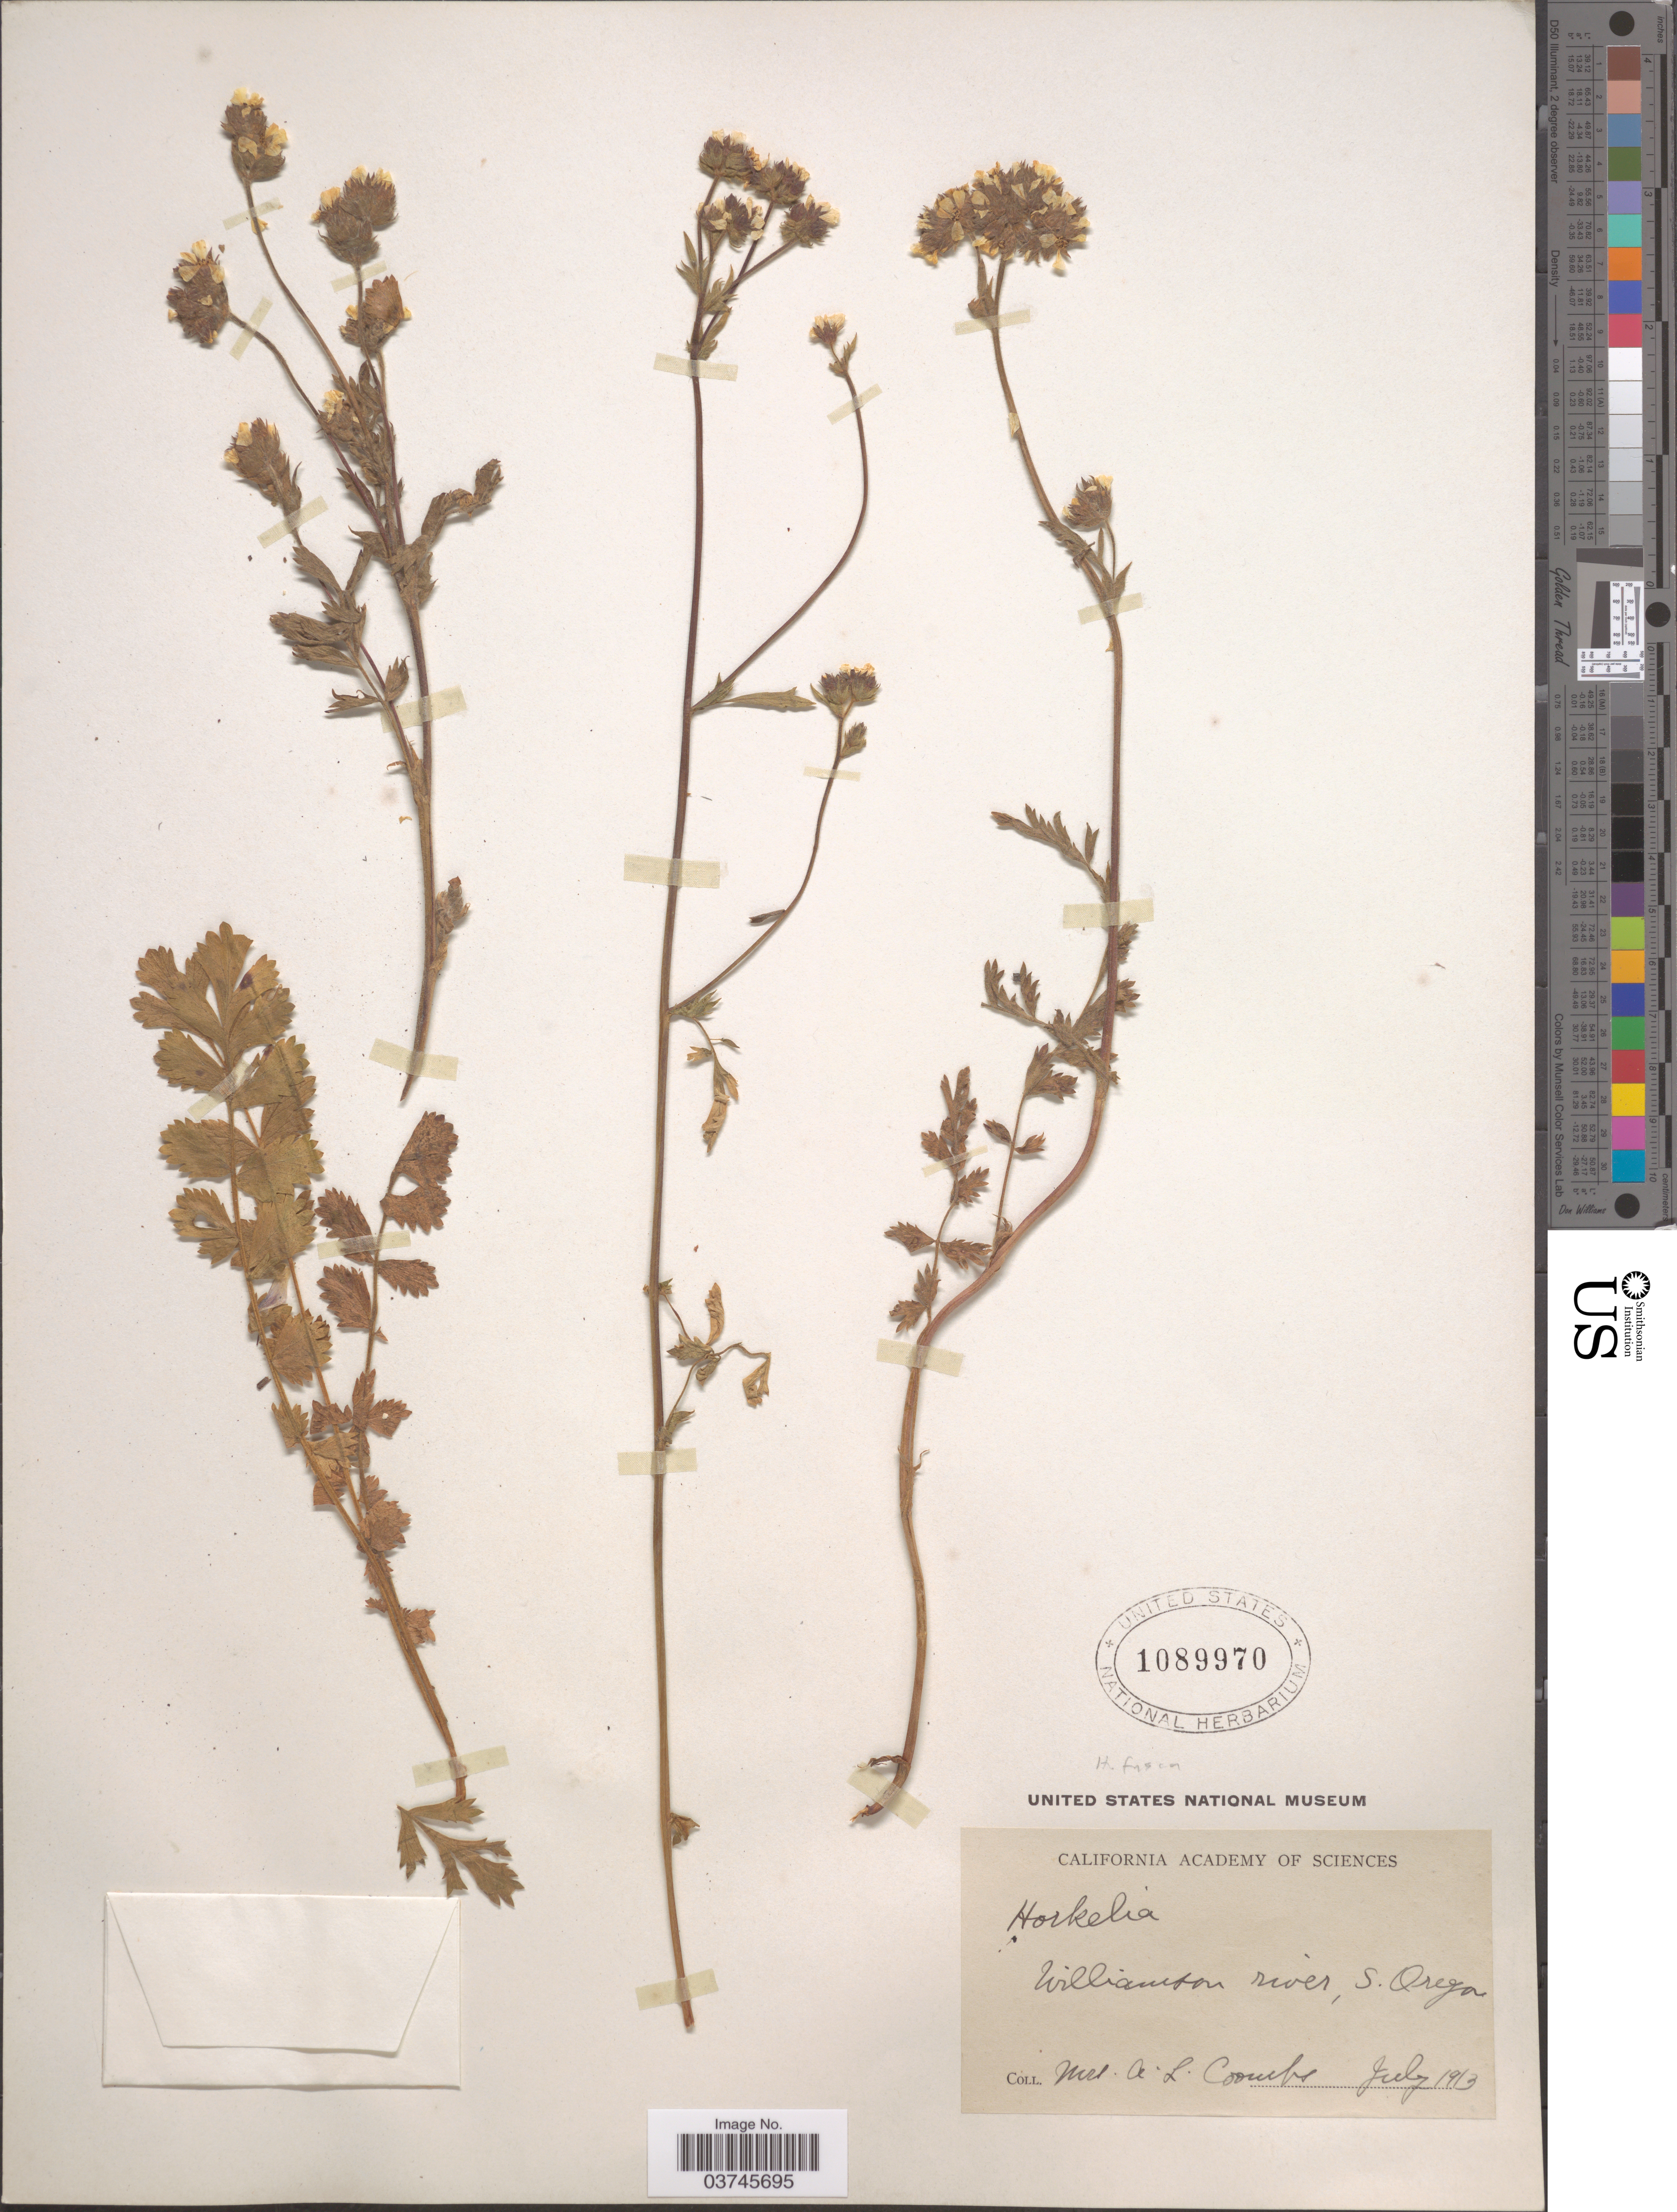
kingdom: Plantae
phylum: Tracheophyta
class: Magnoliopsida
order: Rosales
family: Rosaceae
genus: Potentilla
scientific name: Potentilla douglasii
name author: Greene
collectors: A. Coombs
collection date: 1913-07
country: United States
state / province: Oregon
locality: Williamson river, S. Oregon.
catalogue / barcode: US 1089970